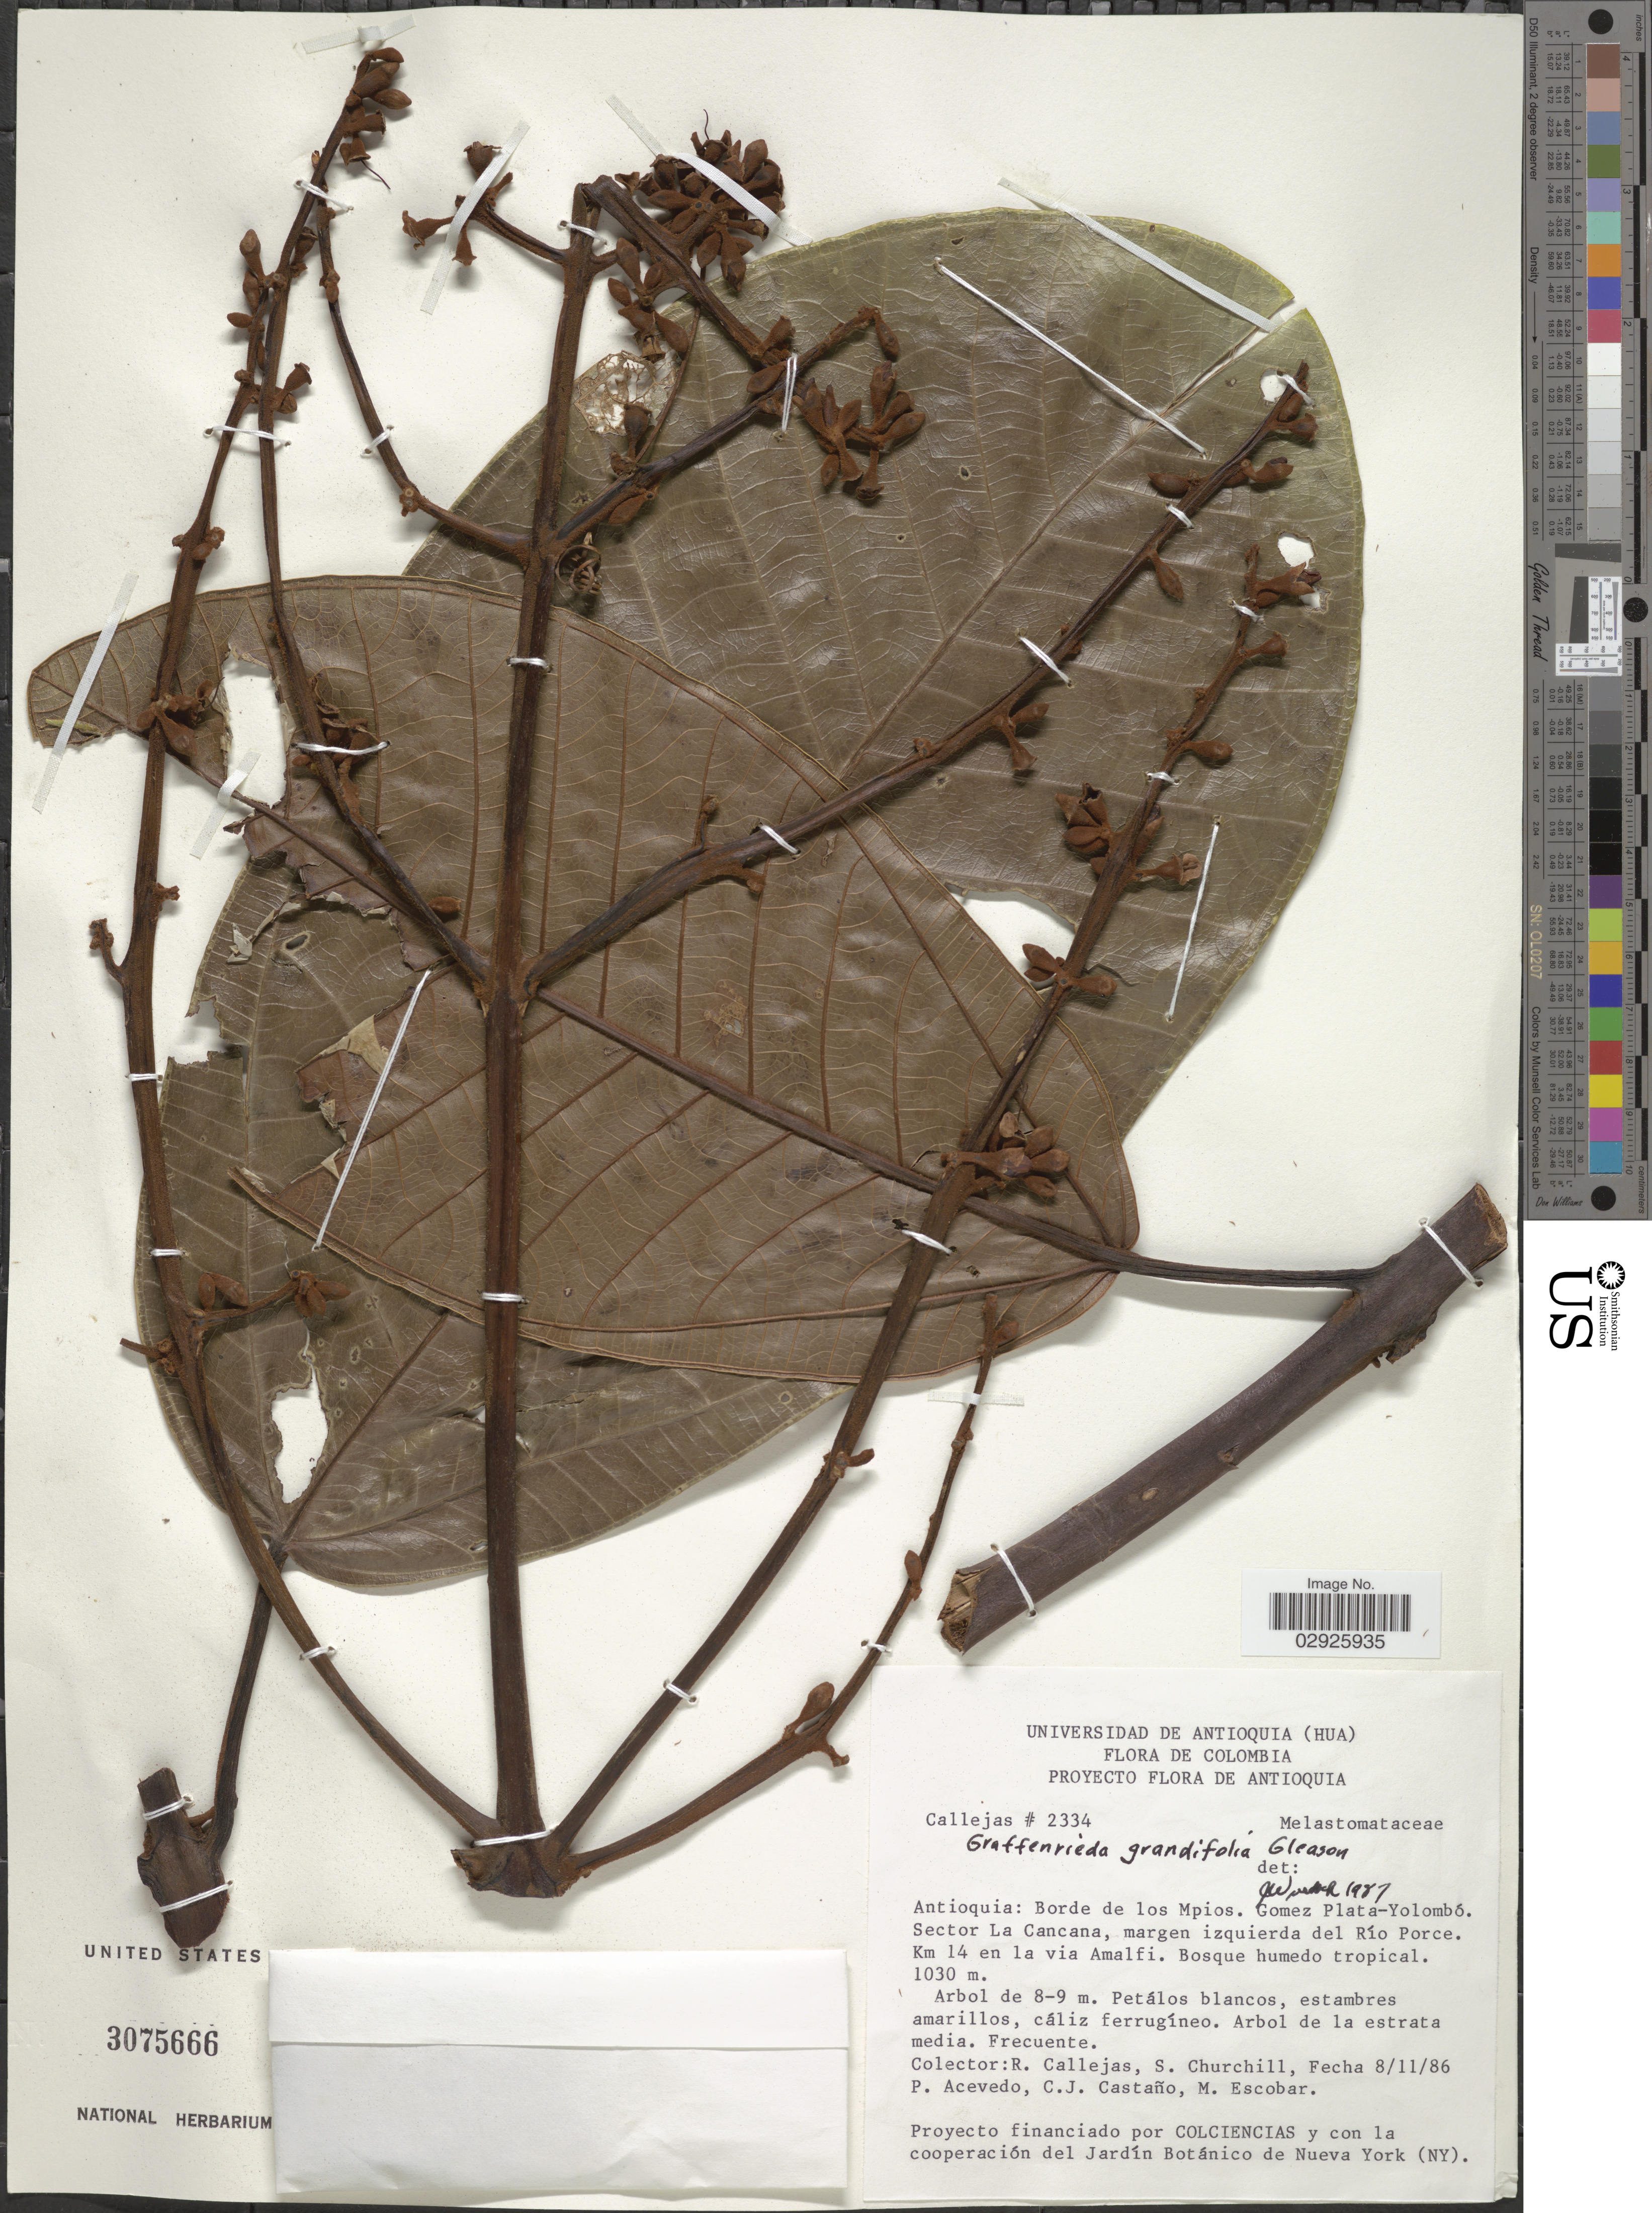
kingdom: Plantae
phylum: Tracheophyta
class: Magnoliopsida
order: Myrtales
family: Melastomataceae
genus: Graffenrieda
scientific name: Graffenrieda sp.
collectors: R. Callejas, S. Churchill, P. Acevedo-Rodr., C. Castaño & M. Escobar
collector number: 2334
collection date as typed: Transcribed d/m/y: 8/11/86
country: Colombia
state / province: Antioquia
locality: Borde de los Mpios. Gomez Plata-Yolombó. Sector La Cancana, margen izquierda del Río Porce. Km 14 en la via Amalfi.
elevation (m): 1030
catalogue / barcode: US 3075666